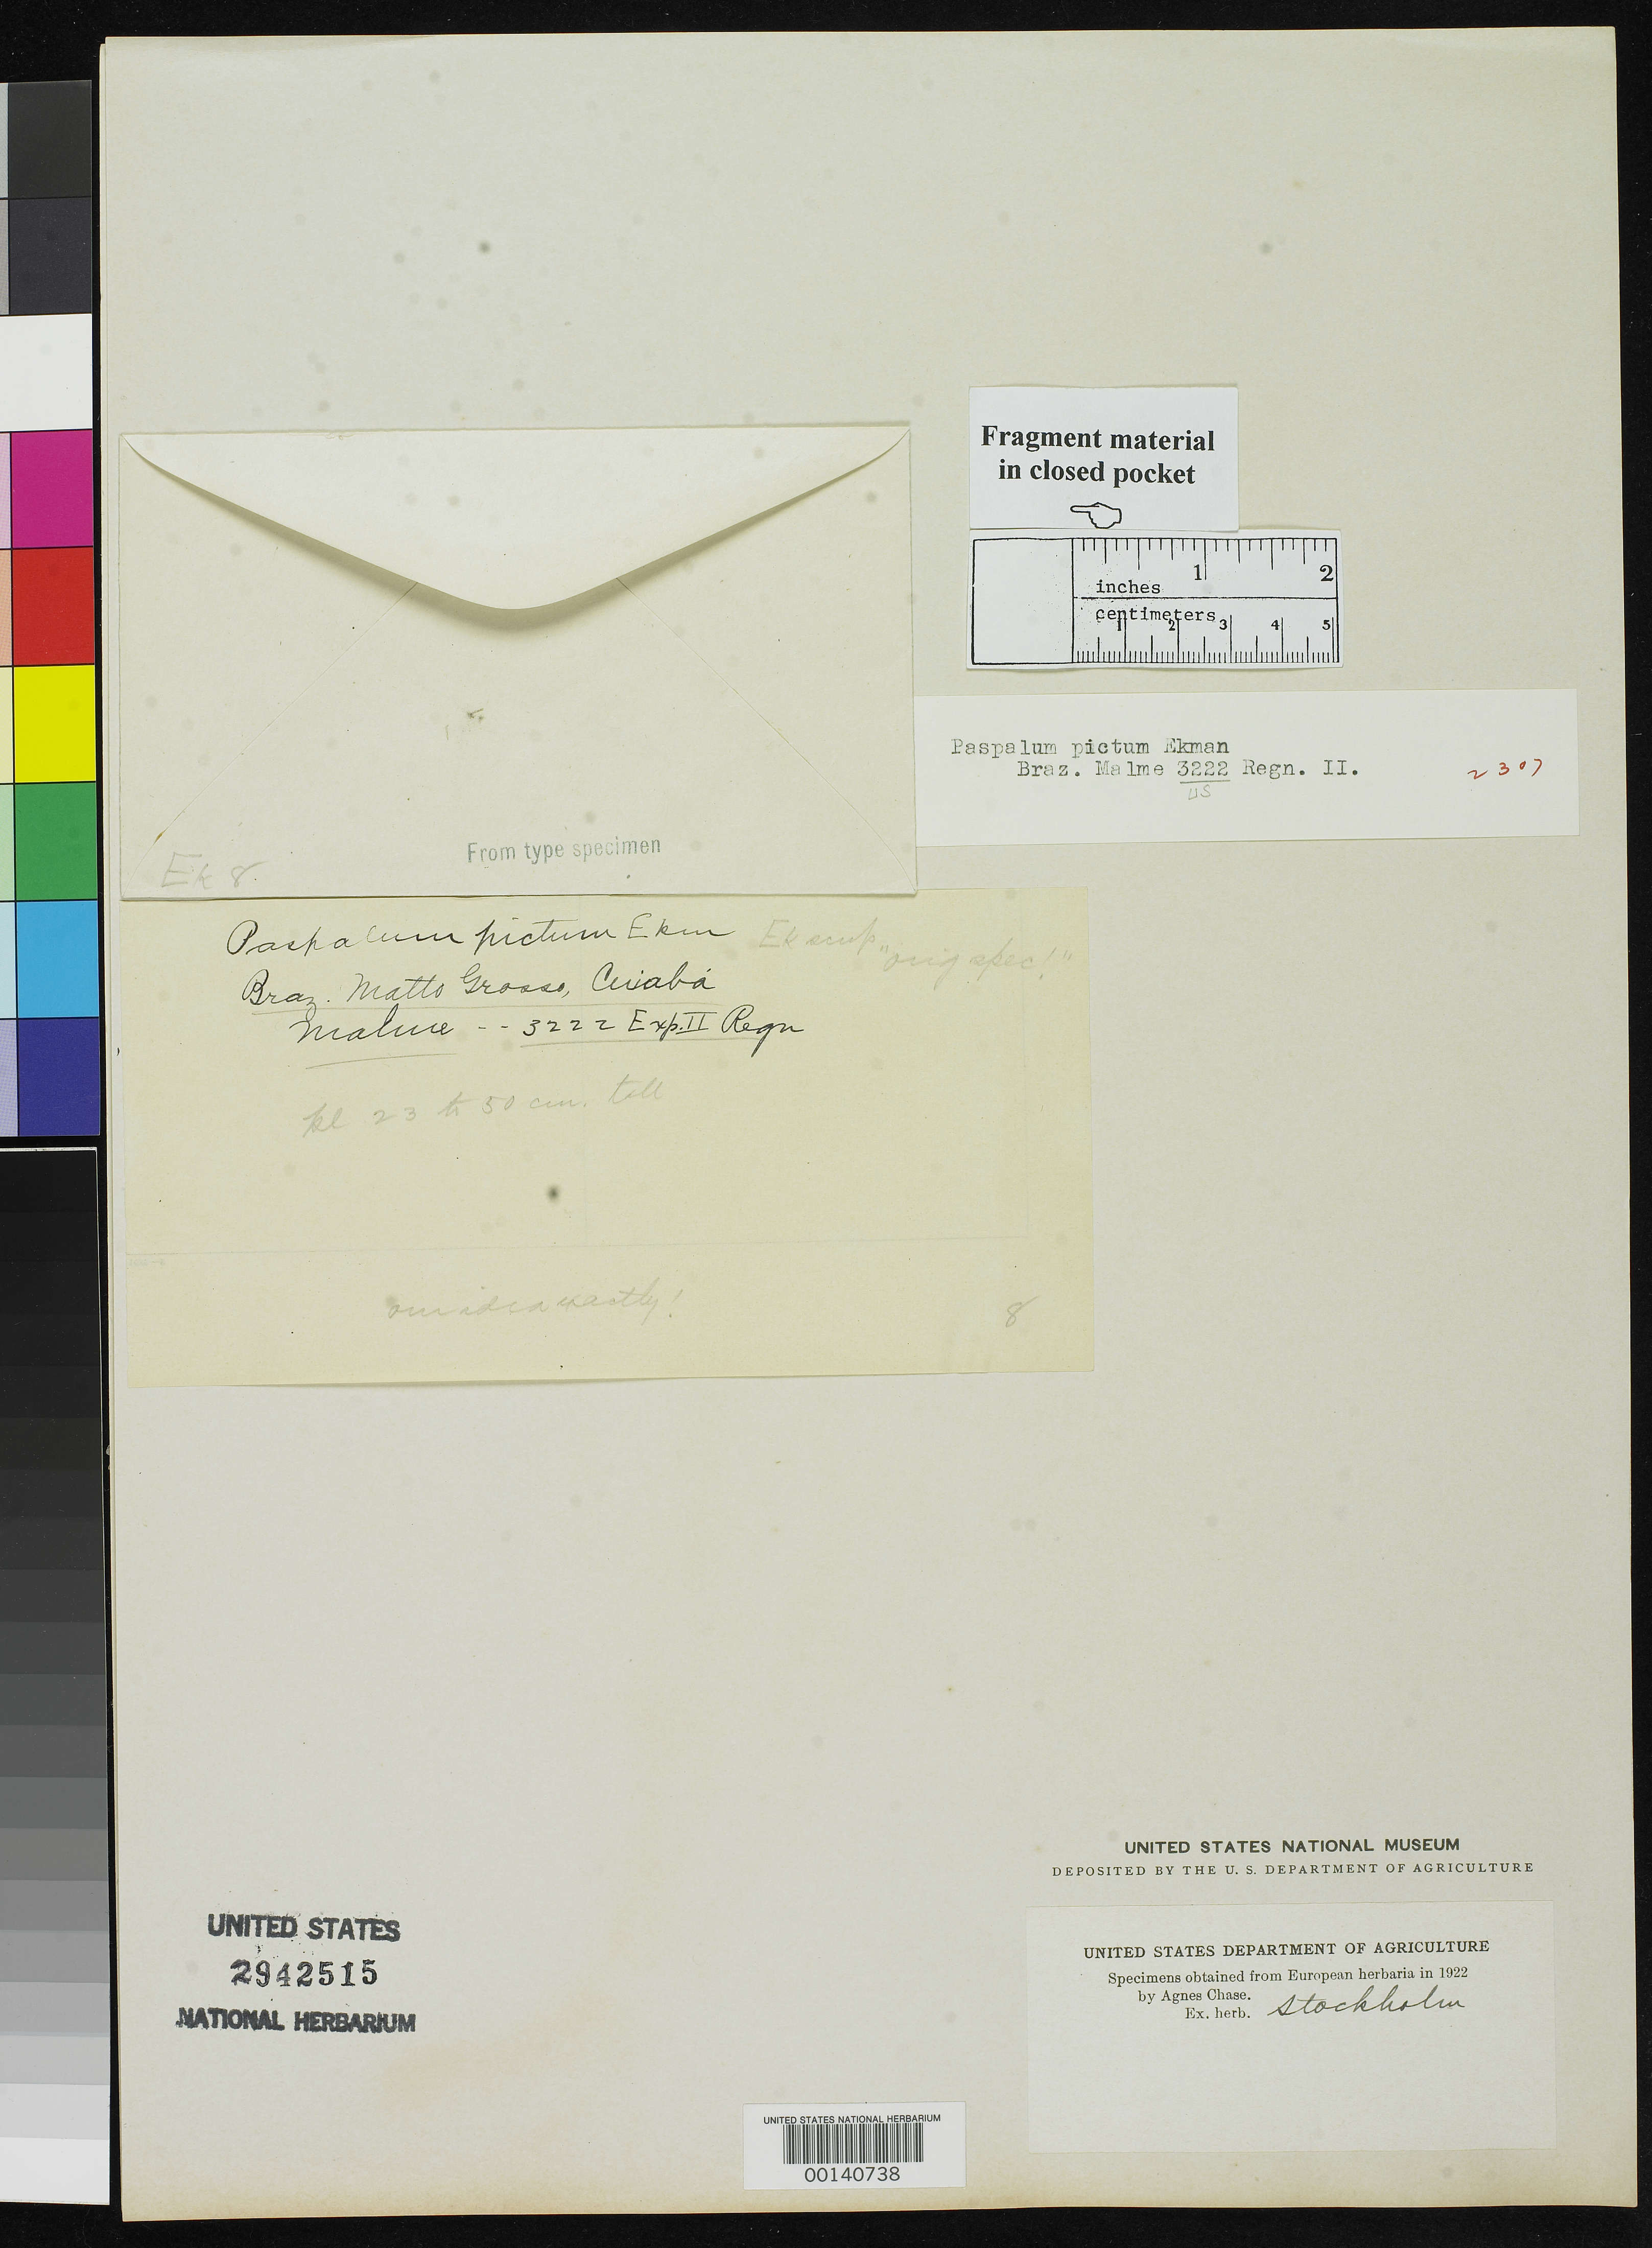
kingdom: Plantae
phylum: Tracheophyta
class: Liliopsida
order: Poales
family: Poaceae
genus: Paspalum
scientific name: Paspalum pictum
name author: Ekman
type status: Type Fragment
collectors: G. O. A. Malme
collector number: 3222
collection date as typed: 02 May 1903 or 05 Feb 1903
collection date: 1903-02-05 or 1903-05-02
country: Brazil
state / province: Mato Grosso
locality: Cuyaba.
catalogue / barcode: US 2942515